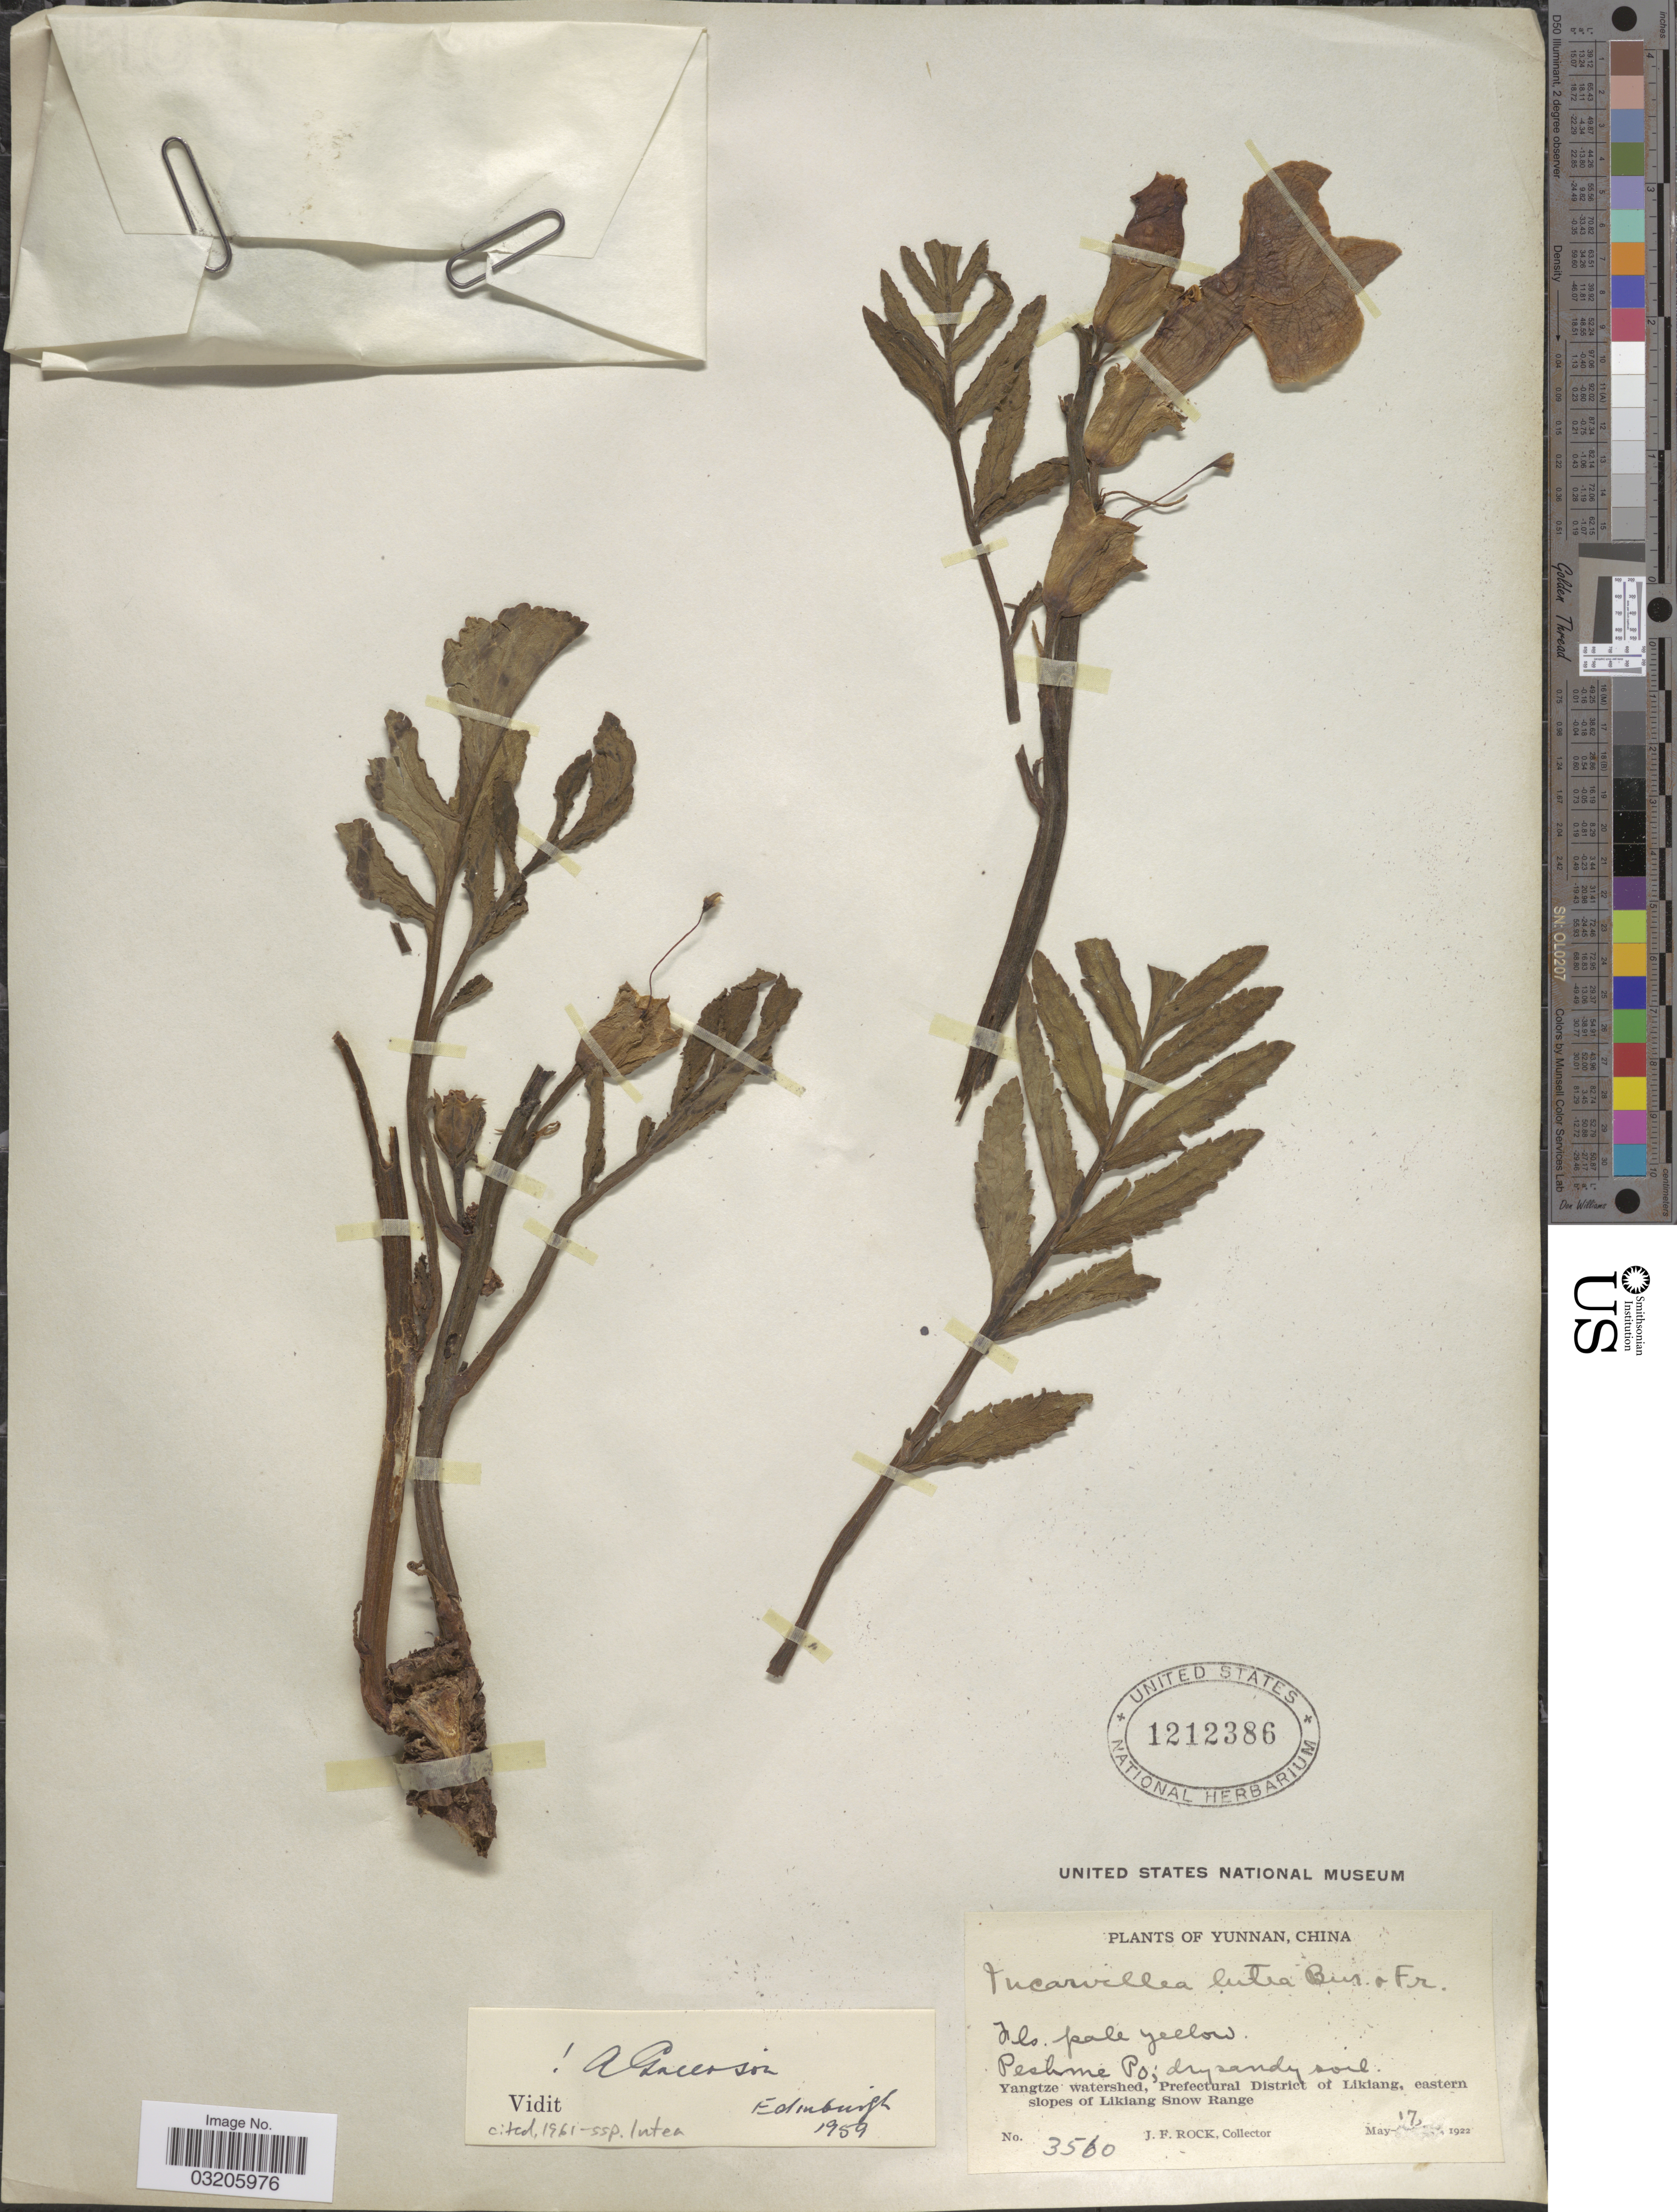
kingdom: Plantae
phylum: Tracheophyta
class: Magnoliopsida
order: Lamiales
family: Bignoniaceae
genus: Incarvillea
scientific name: Incarvillea lutea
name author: Bureau & Franch.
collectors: J. Rock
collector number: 3560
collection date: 1922-05-17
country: China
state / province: Yunnan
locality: Peshive Po. Yangtze watershed, Prefectural District of Likiang, eastern slopes of Likiang Snow Range.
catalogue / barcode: US 1212386